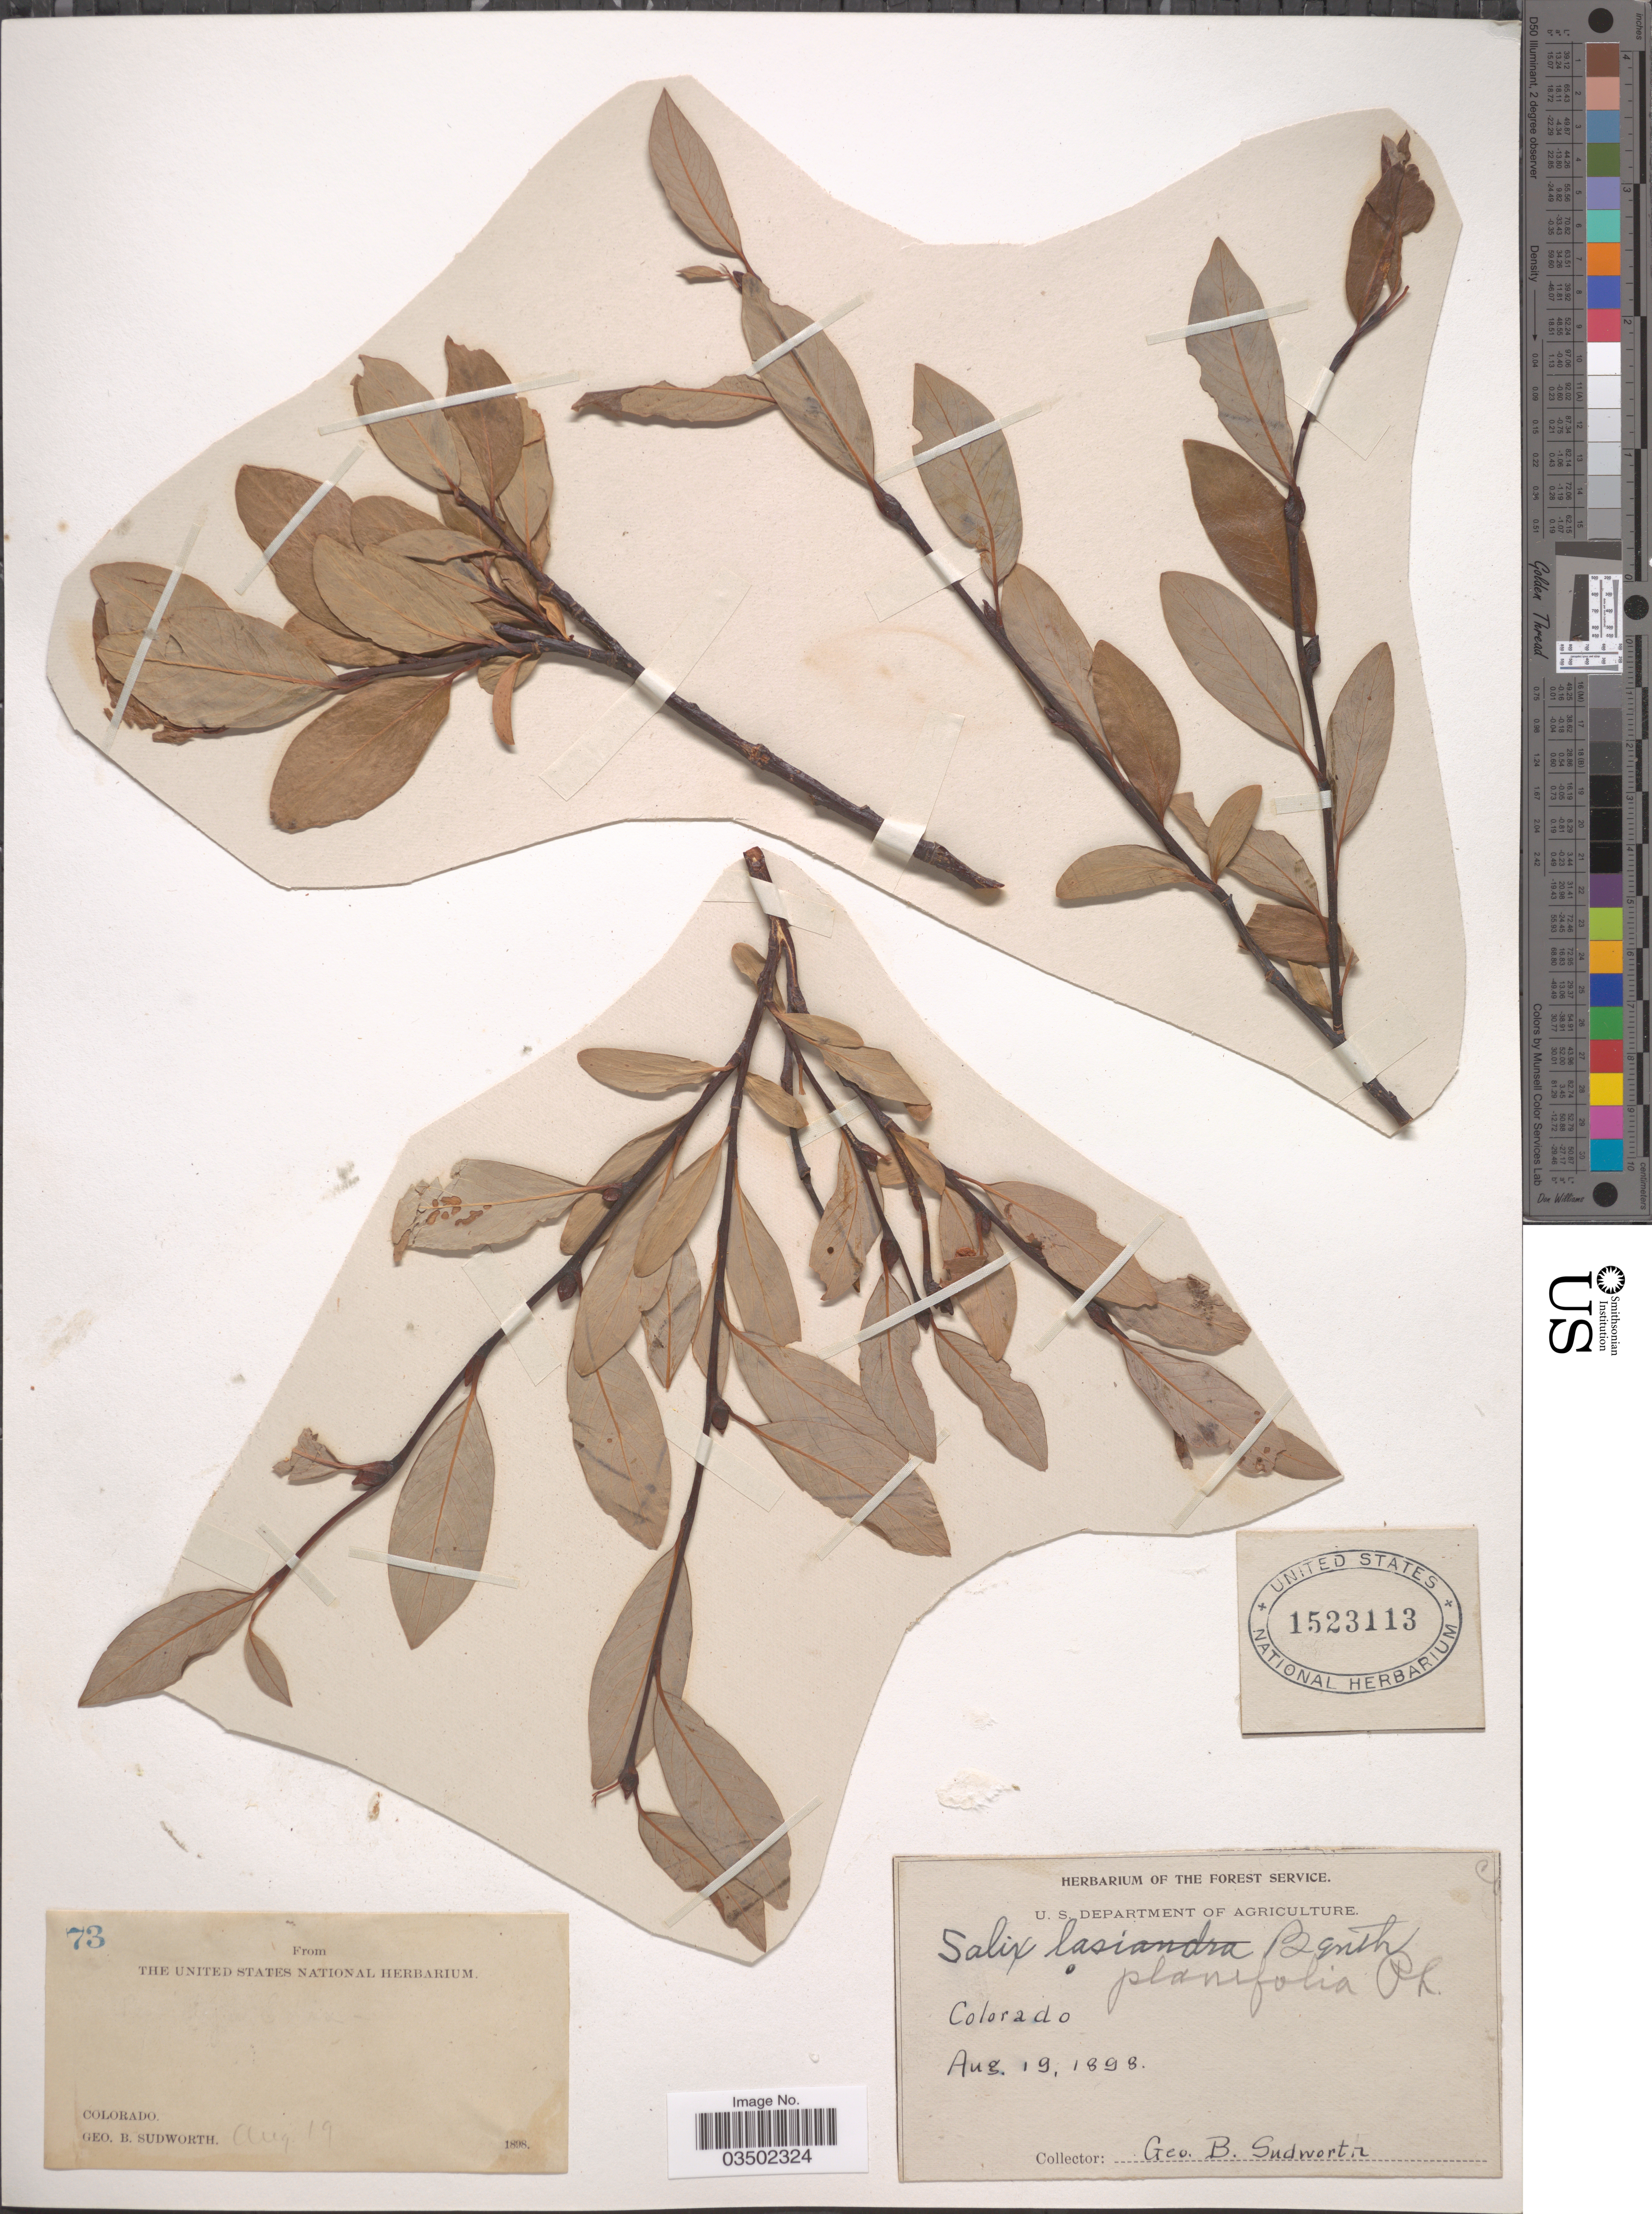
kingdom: Plantae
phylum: Tracheophyta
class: Magnoliopsida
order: Malpighiales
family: Salicaceae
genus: Salix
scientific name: Salix planifolia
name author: Pursh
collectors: G. B. Sudworth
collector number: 73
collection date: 1898-08-19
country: United States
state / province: Colorado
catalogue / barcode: US 1523113